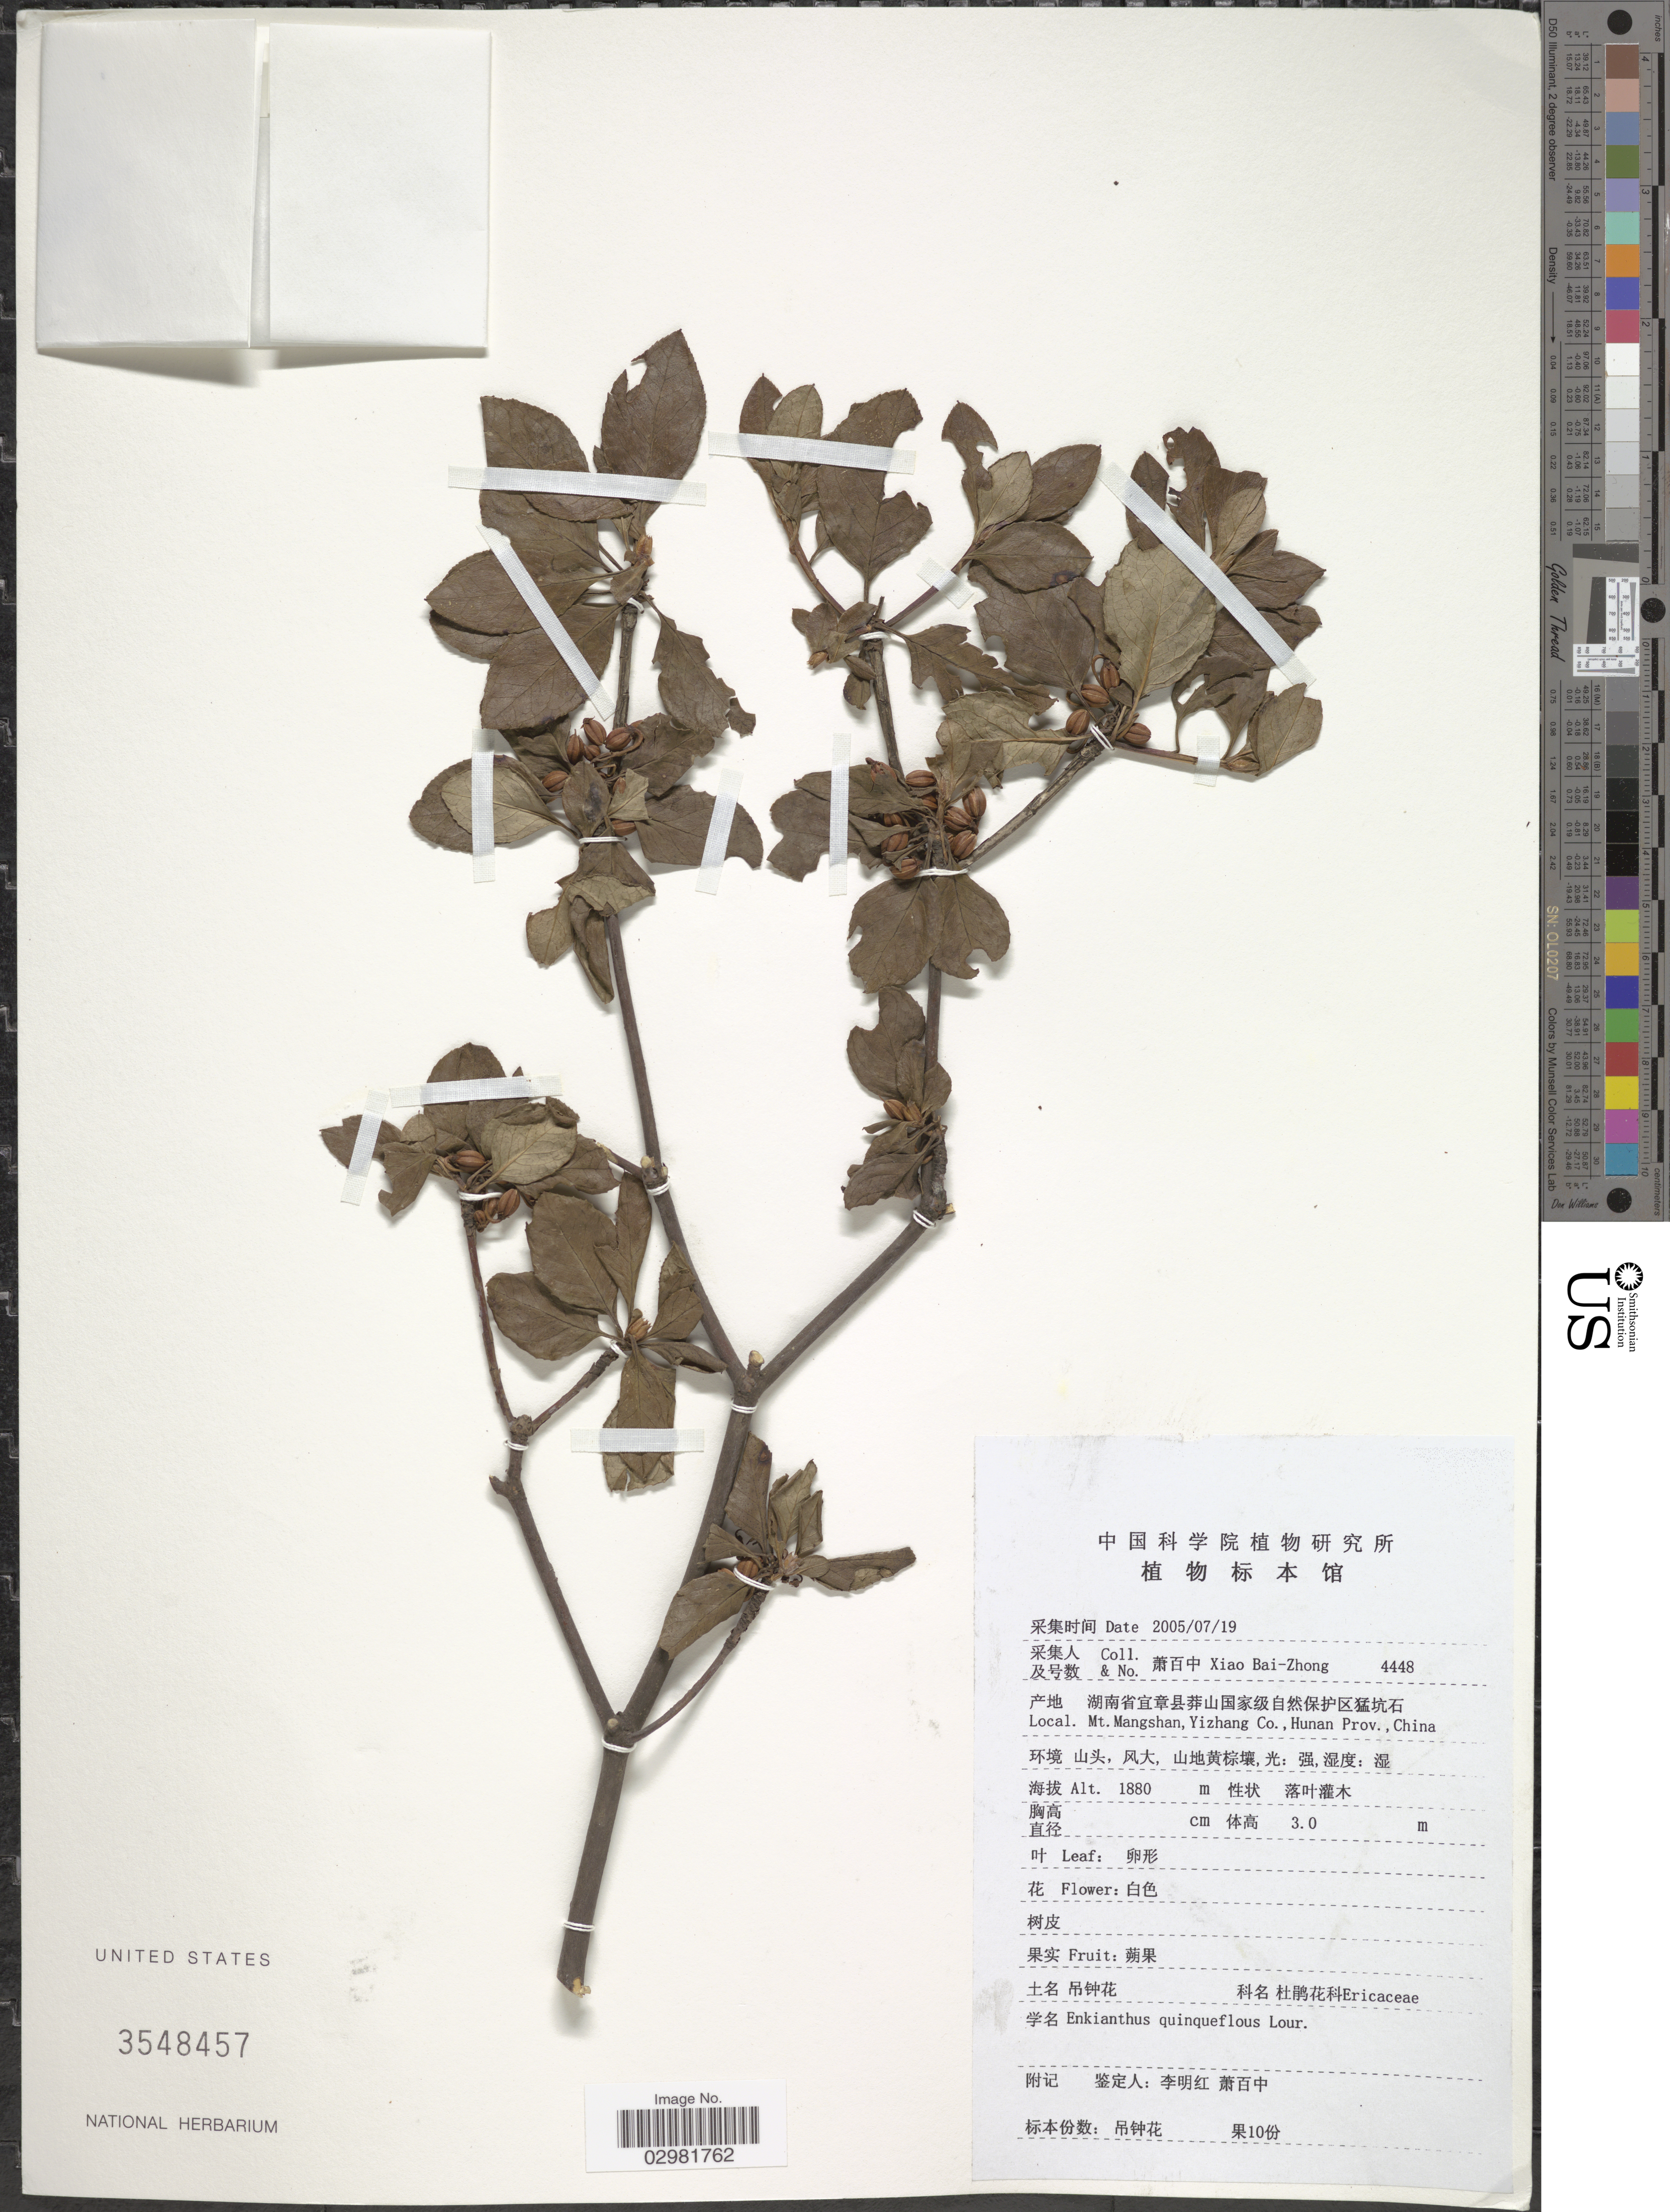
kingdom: Plantae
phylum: Tracheophyta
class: Magnoliopsida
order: Ericales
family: Ericaceae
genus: Enkianthus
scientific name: Enkianthus quinqueflorus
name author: Lour.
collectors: B. Z. Xiao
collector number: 4448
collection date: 2005-07-19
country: China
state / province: Hunan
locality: Mt. Mangshan, Yizhang Co.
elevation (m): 1880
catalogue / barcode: US 3548457